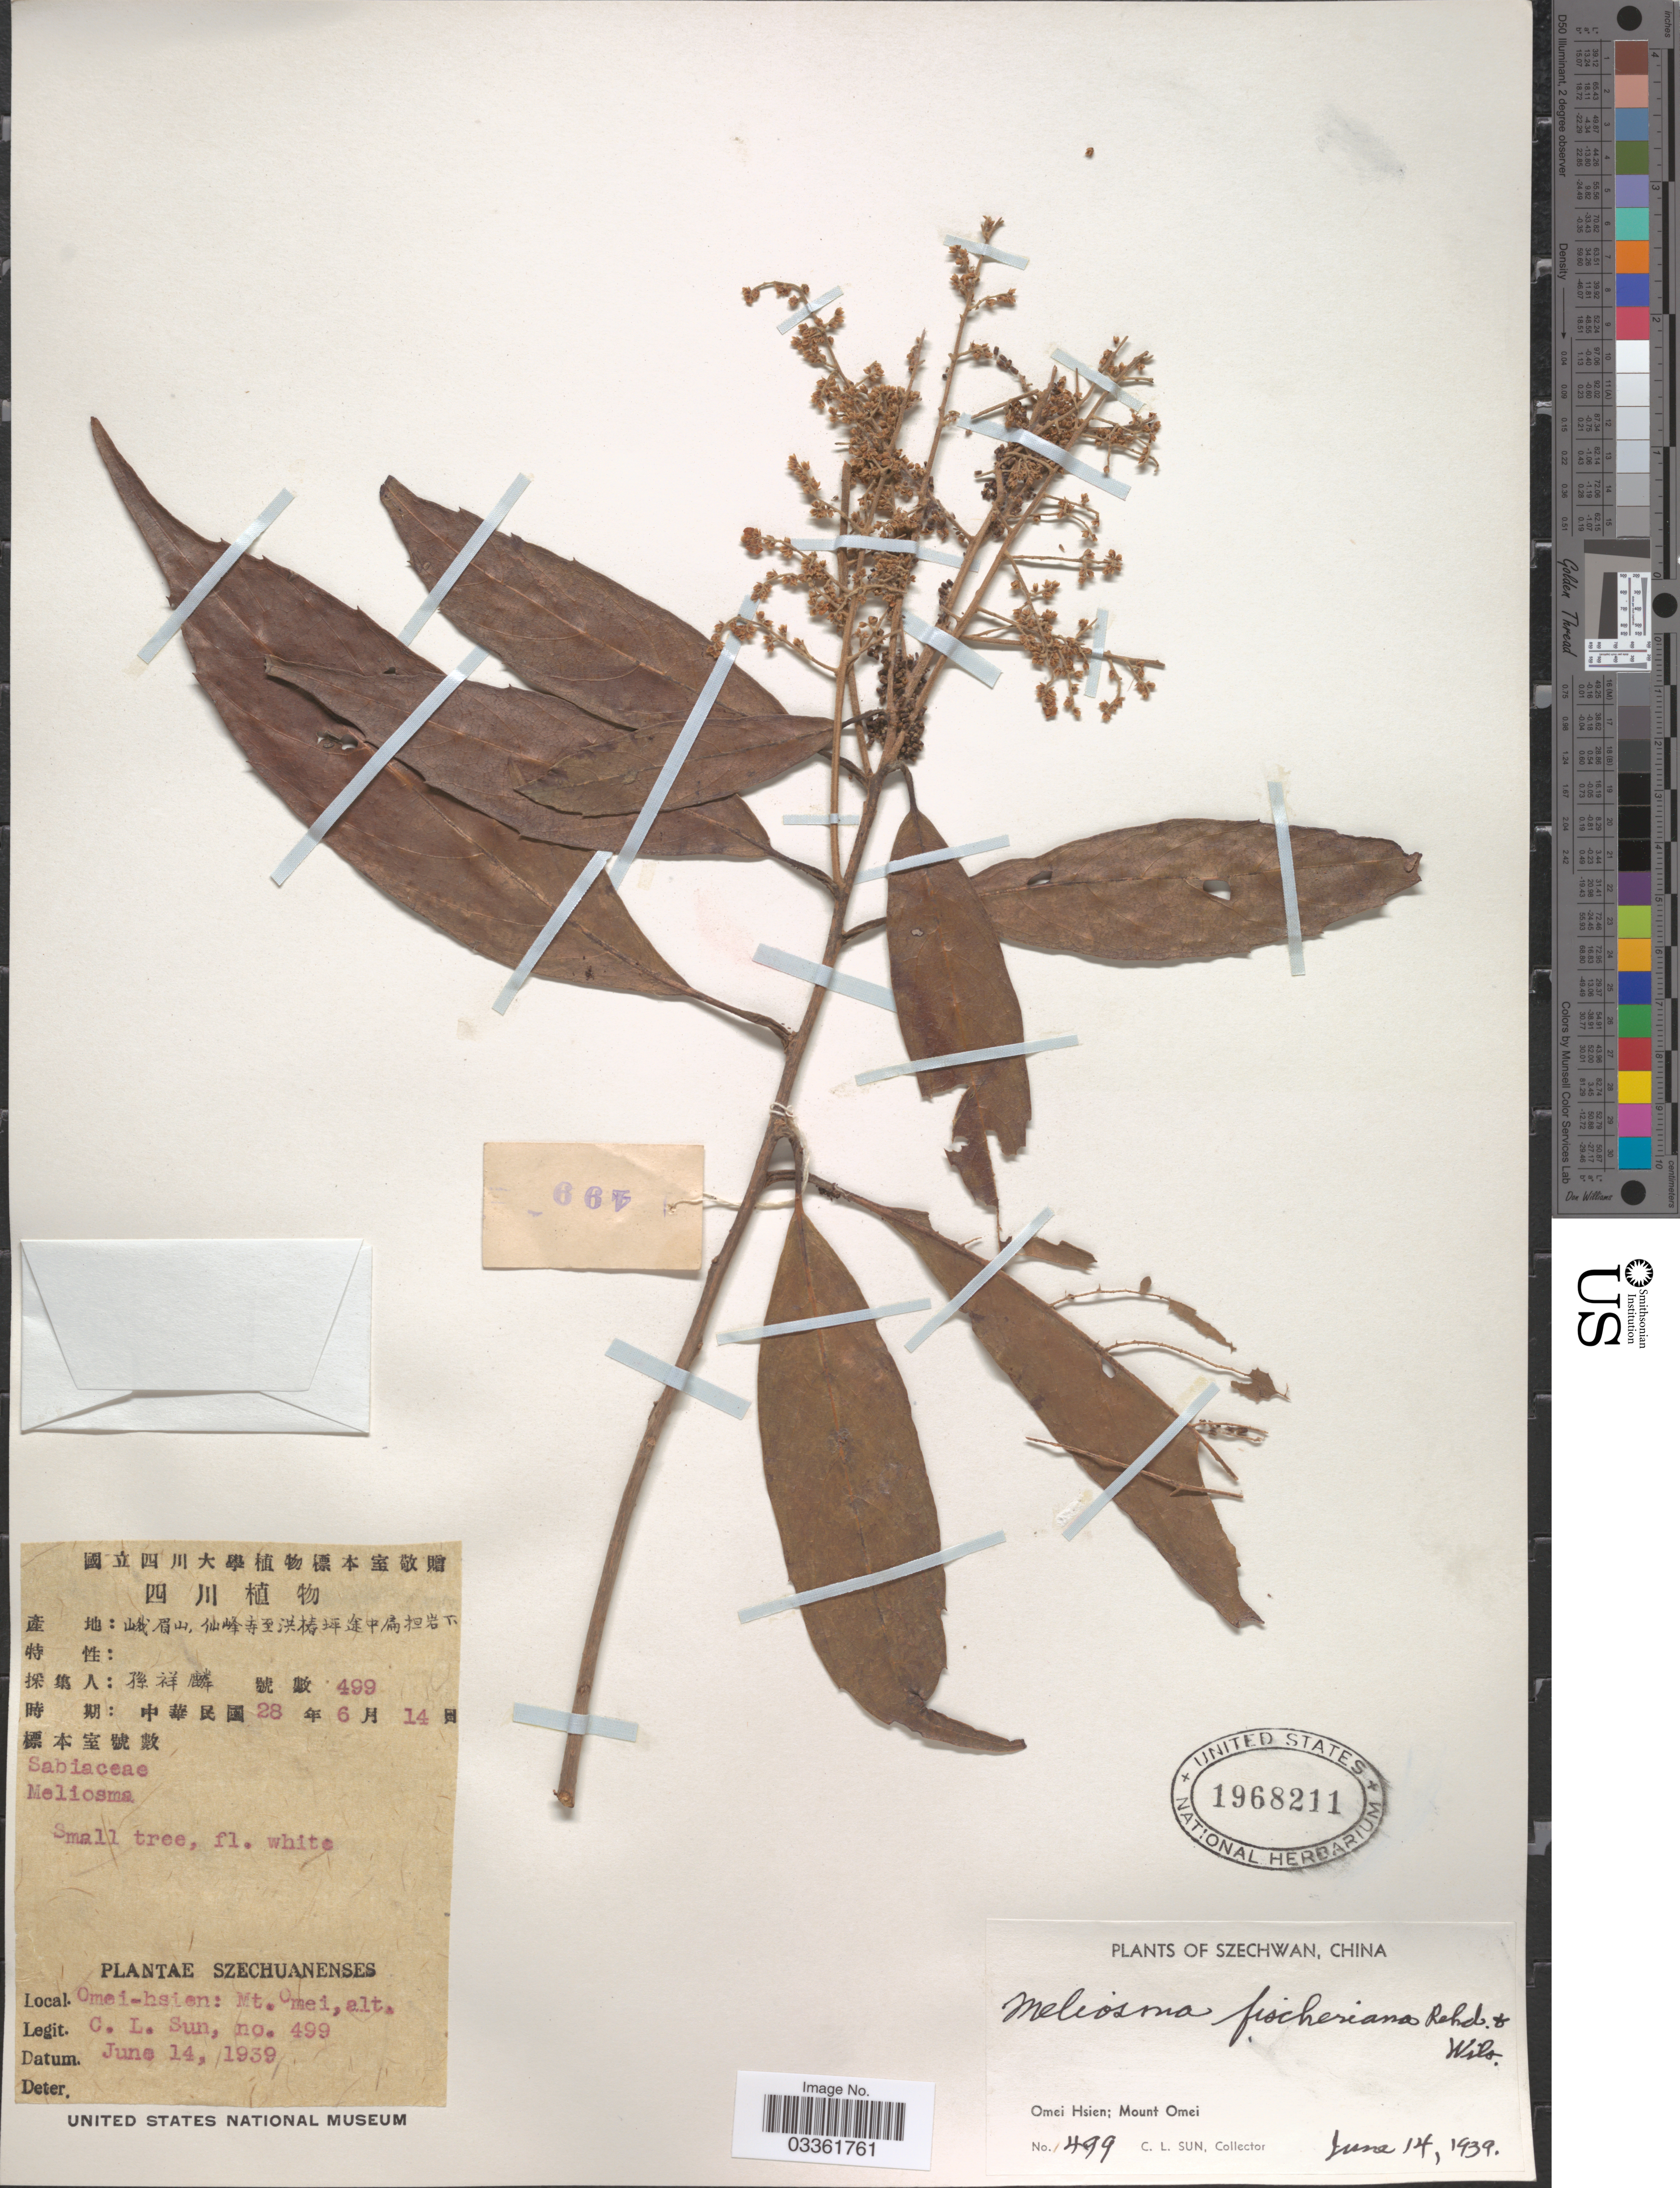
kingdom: Plantae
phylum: Tracheophyta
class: Magnoliopsida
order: Proteales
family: Sabiaceae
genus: Meliosma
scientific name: Meliosma fischeriana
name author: Rehder & E.H. Wilson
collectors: C. Sun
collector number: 499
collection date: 1939-06-14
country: China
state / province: Sichuan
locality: Szechwan. Omei Hsien; Mount Omei.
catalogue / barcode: US 1968211